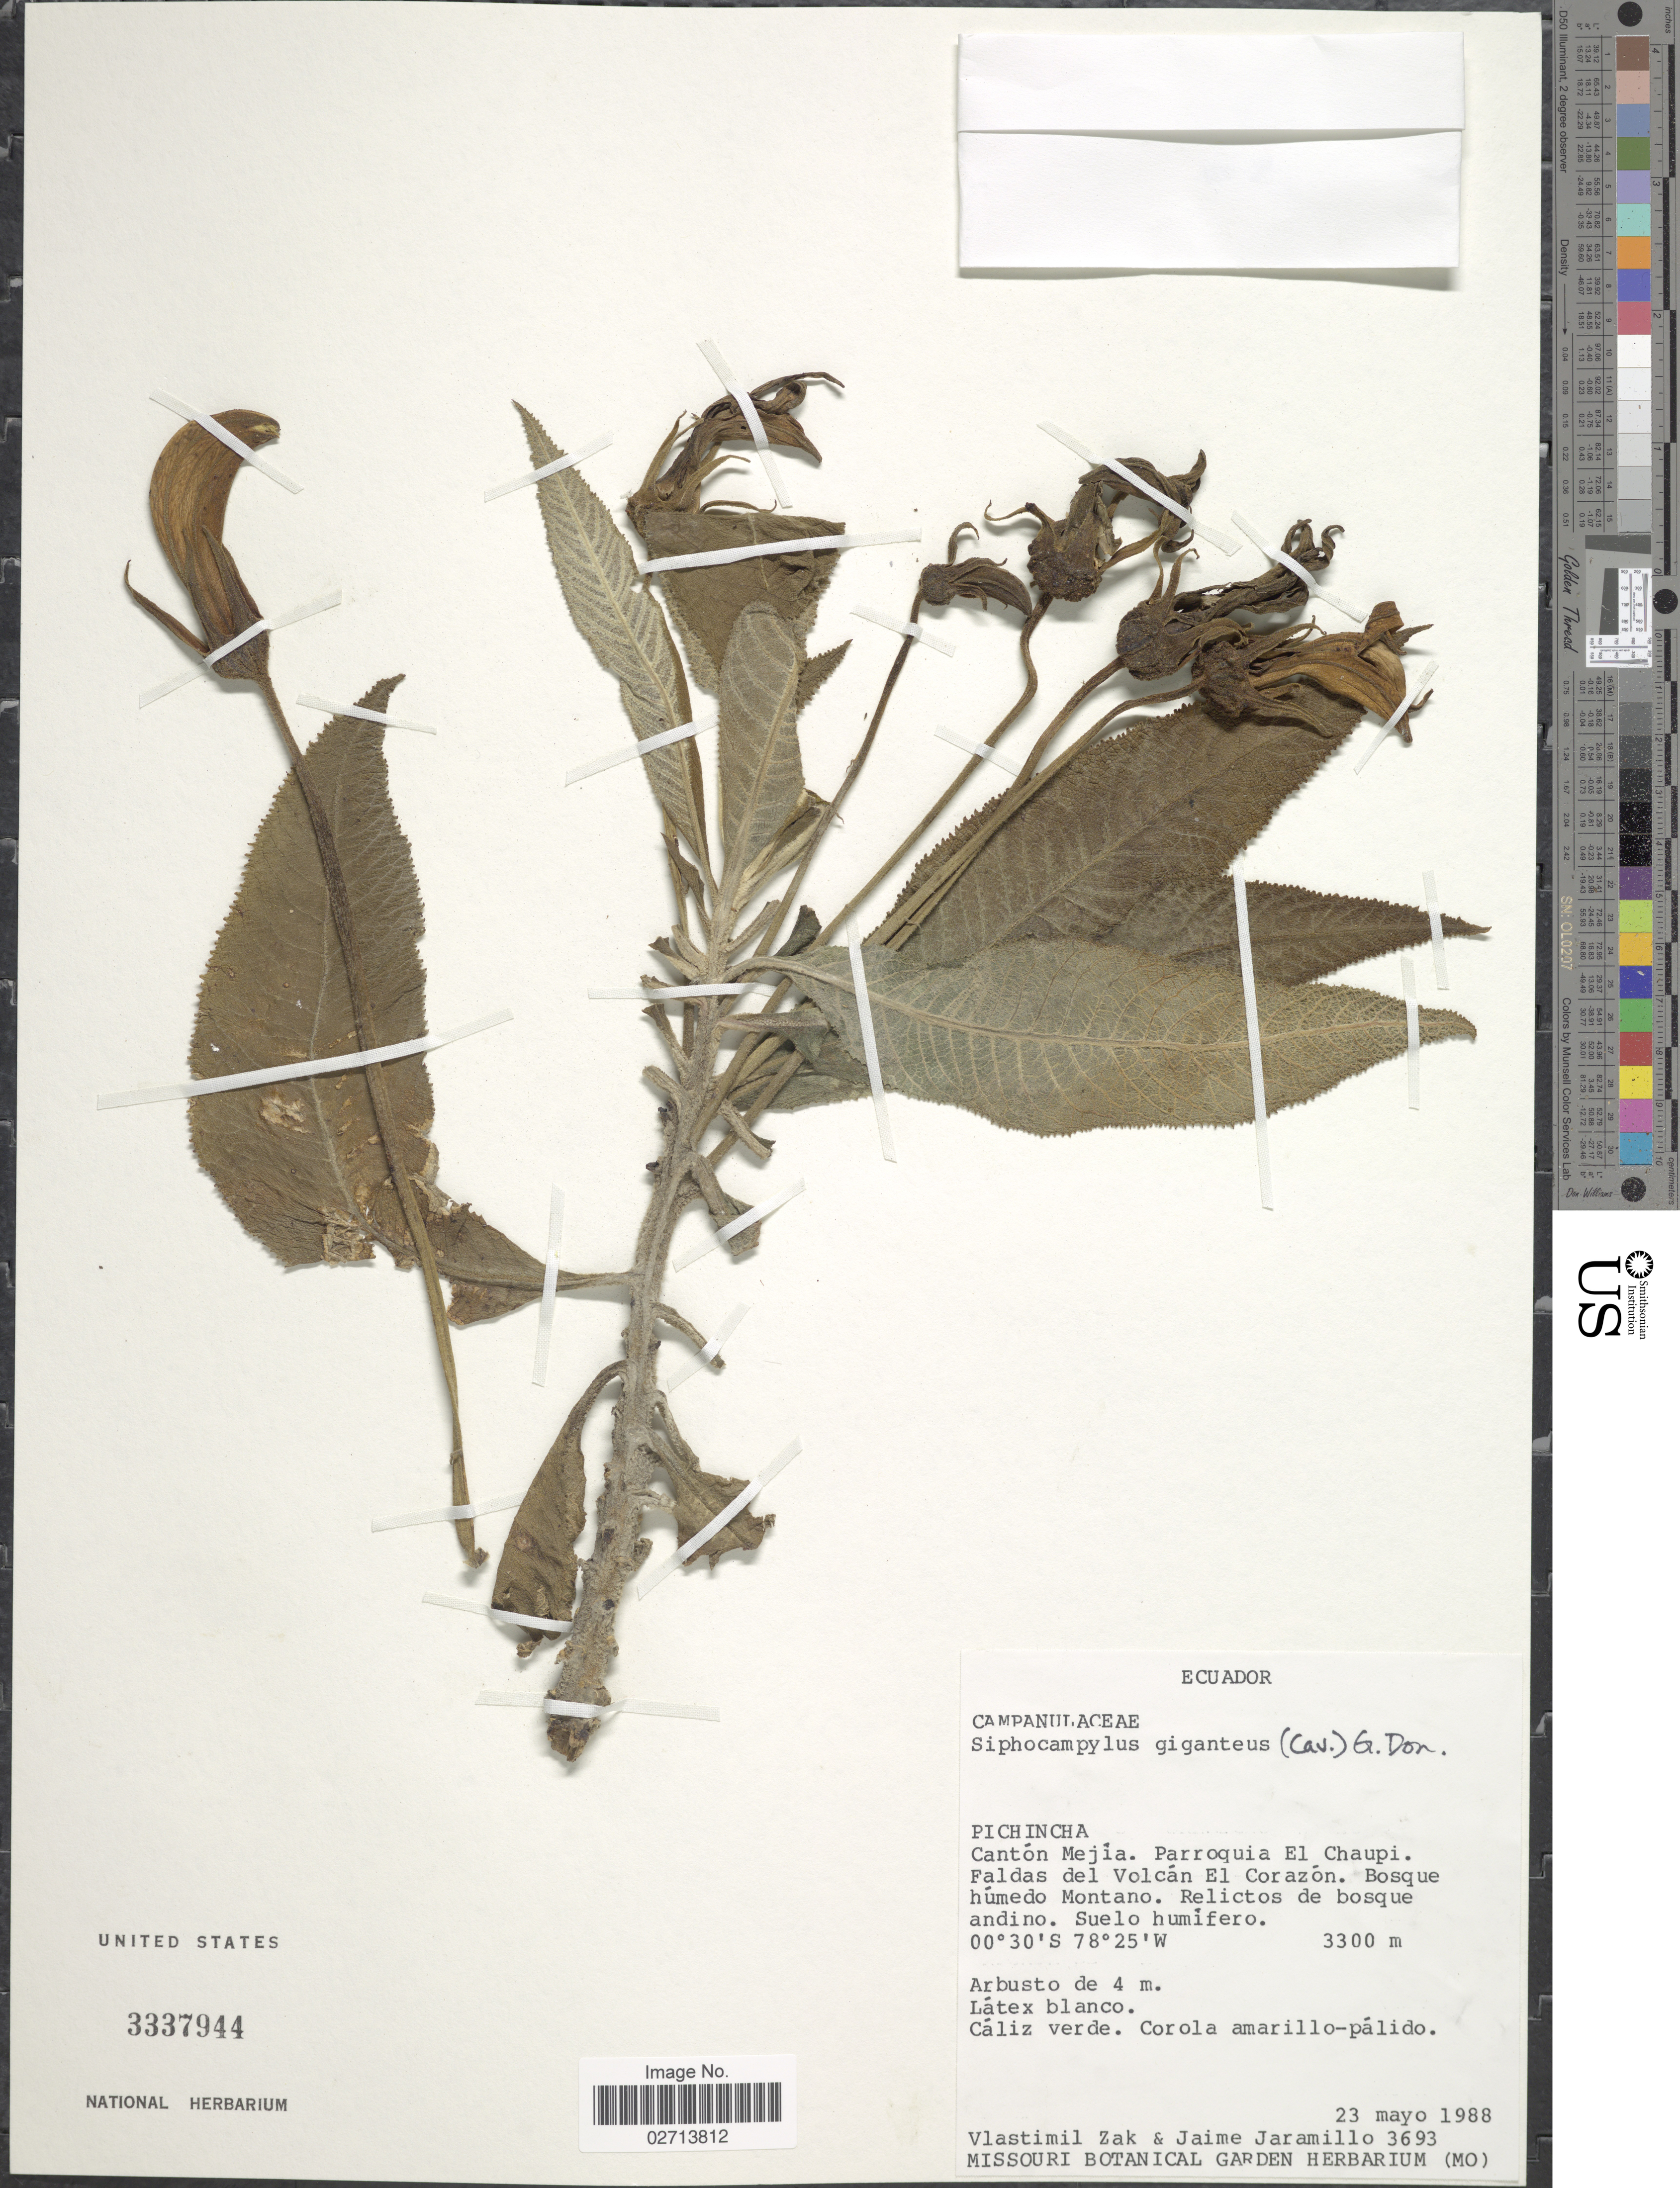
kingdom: Plantae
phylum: Tracheophyta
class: Magnoliopsida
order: Asterales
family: Campanulaceae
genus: Siphocampylus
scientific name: Siphocampylus giganteus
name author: (Cav.) G. Don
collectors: V. Zak & J. Jaramillo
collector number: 3693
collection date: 1988-05-23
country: Ecuador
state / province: Pichincha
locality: Cantón Mejía. Parroquia El Chaupi. Faldas del Volcán El Corazón.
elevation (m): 3300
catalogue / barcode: US 3337944